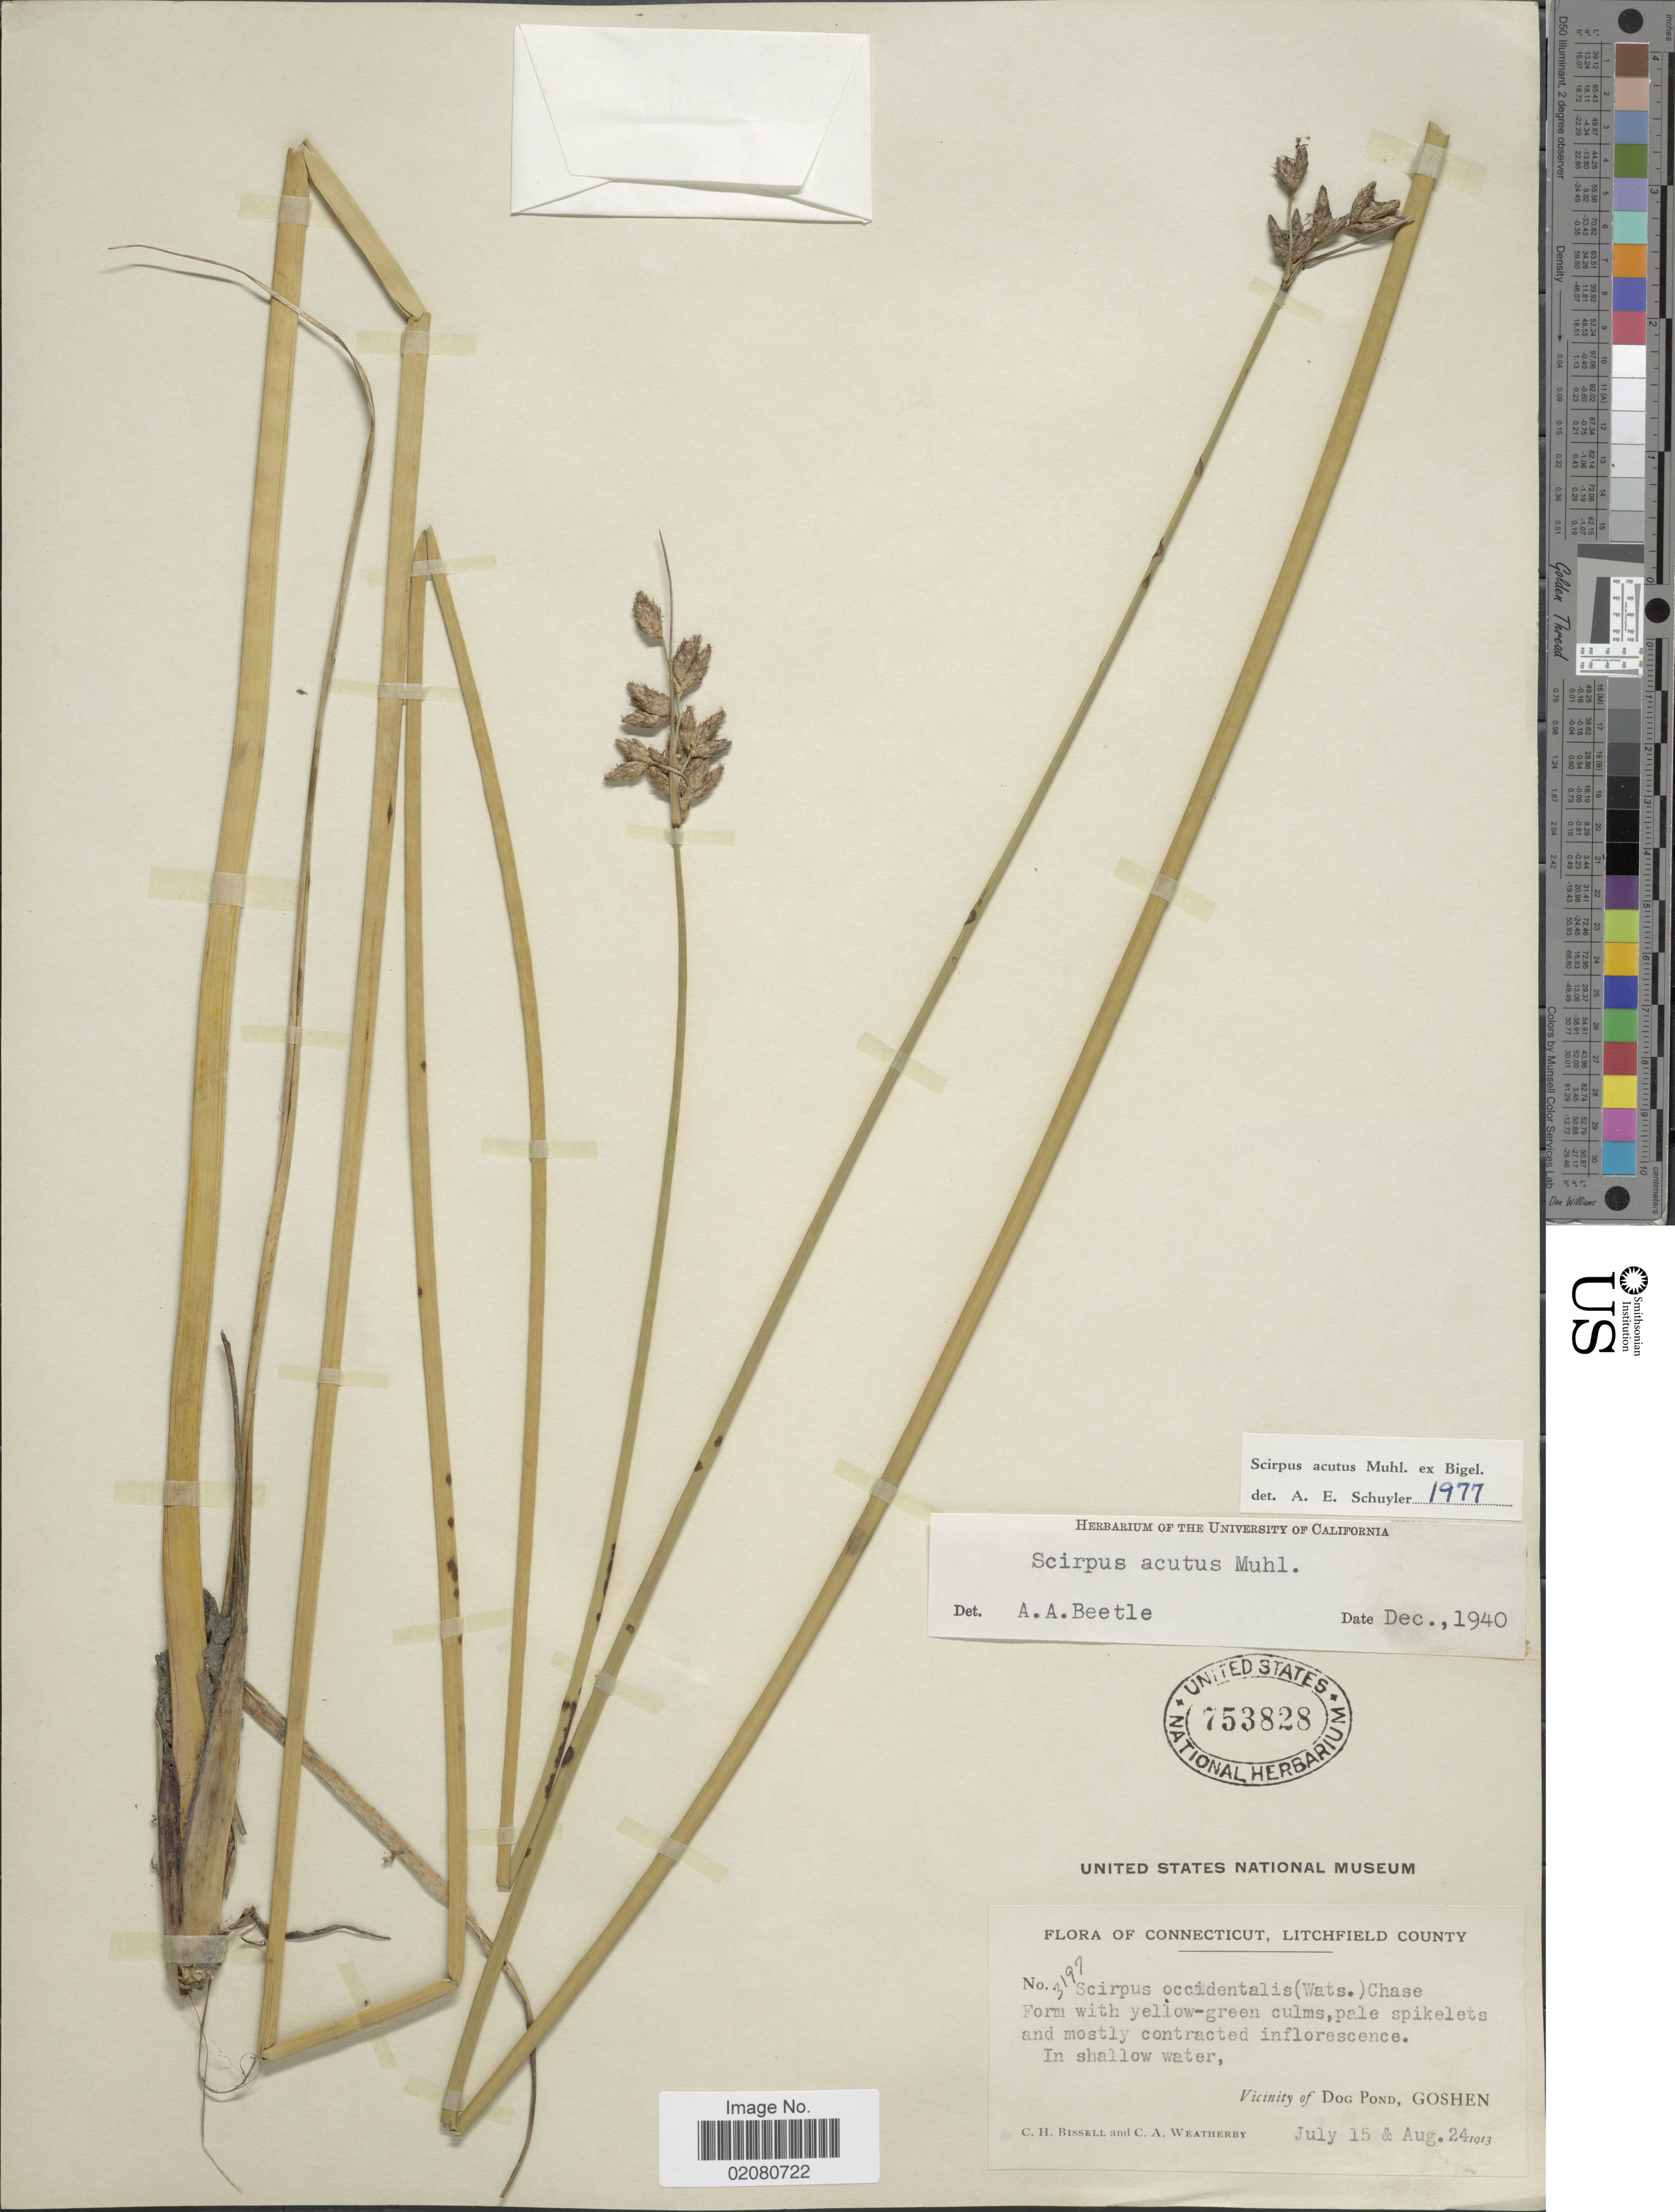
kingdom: Plantae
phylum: Tracheophyta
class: Liliopsida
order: Poales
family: Cyperaceae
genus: Schoenoplectus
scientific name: Schoenoplectus acutus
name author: (Muhl. ex Bigelow) Á. Löve & D. Löve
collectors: C. Bissell & C. A. Weatherby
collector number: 3197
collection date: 1913-07-15/1913-08-24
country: United States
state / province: Connecticut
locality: Litchfield County. In shallow water, Vicinity of Dog Pond, Goshen.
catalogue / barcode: US 753828